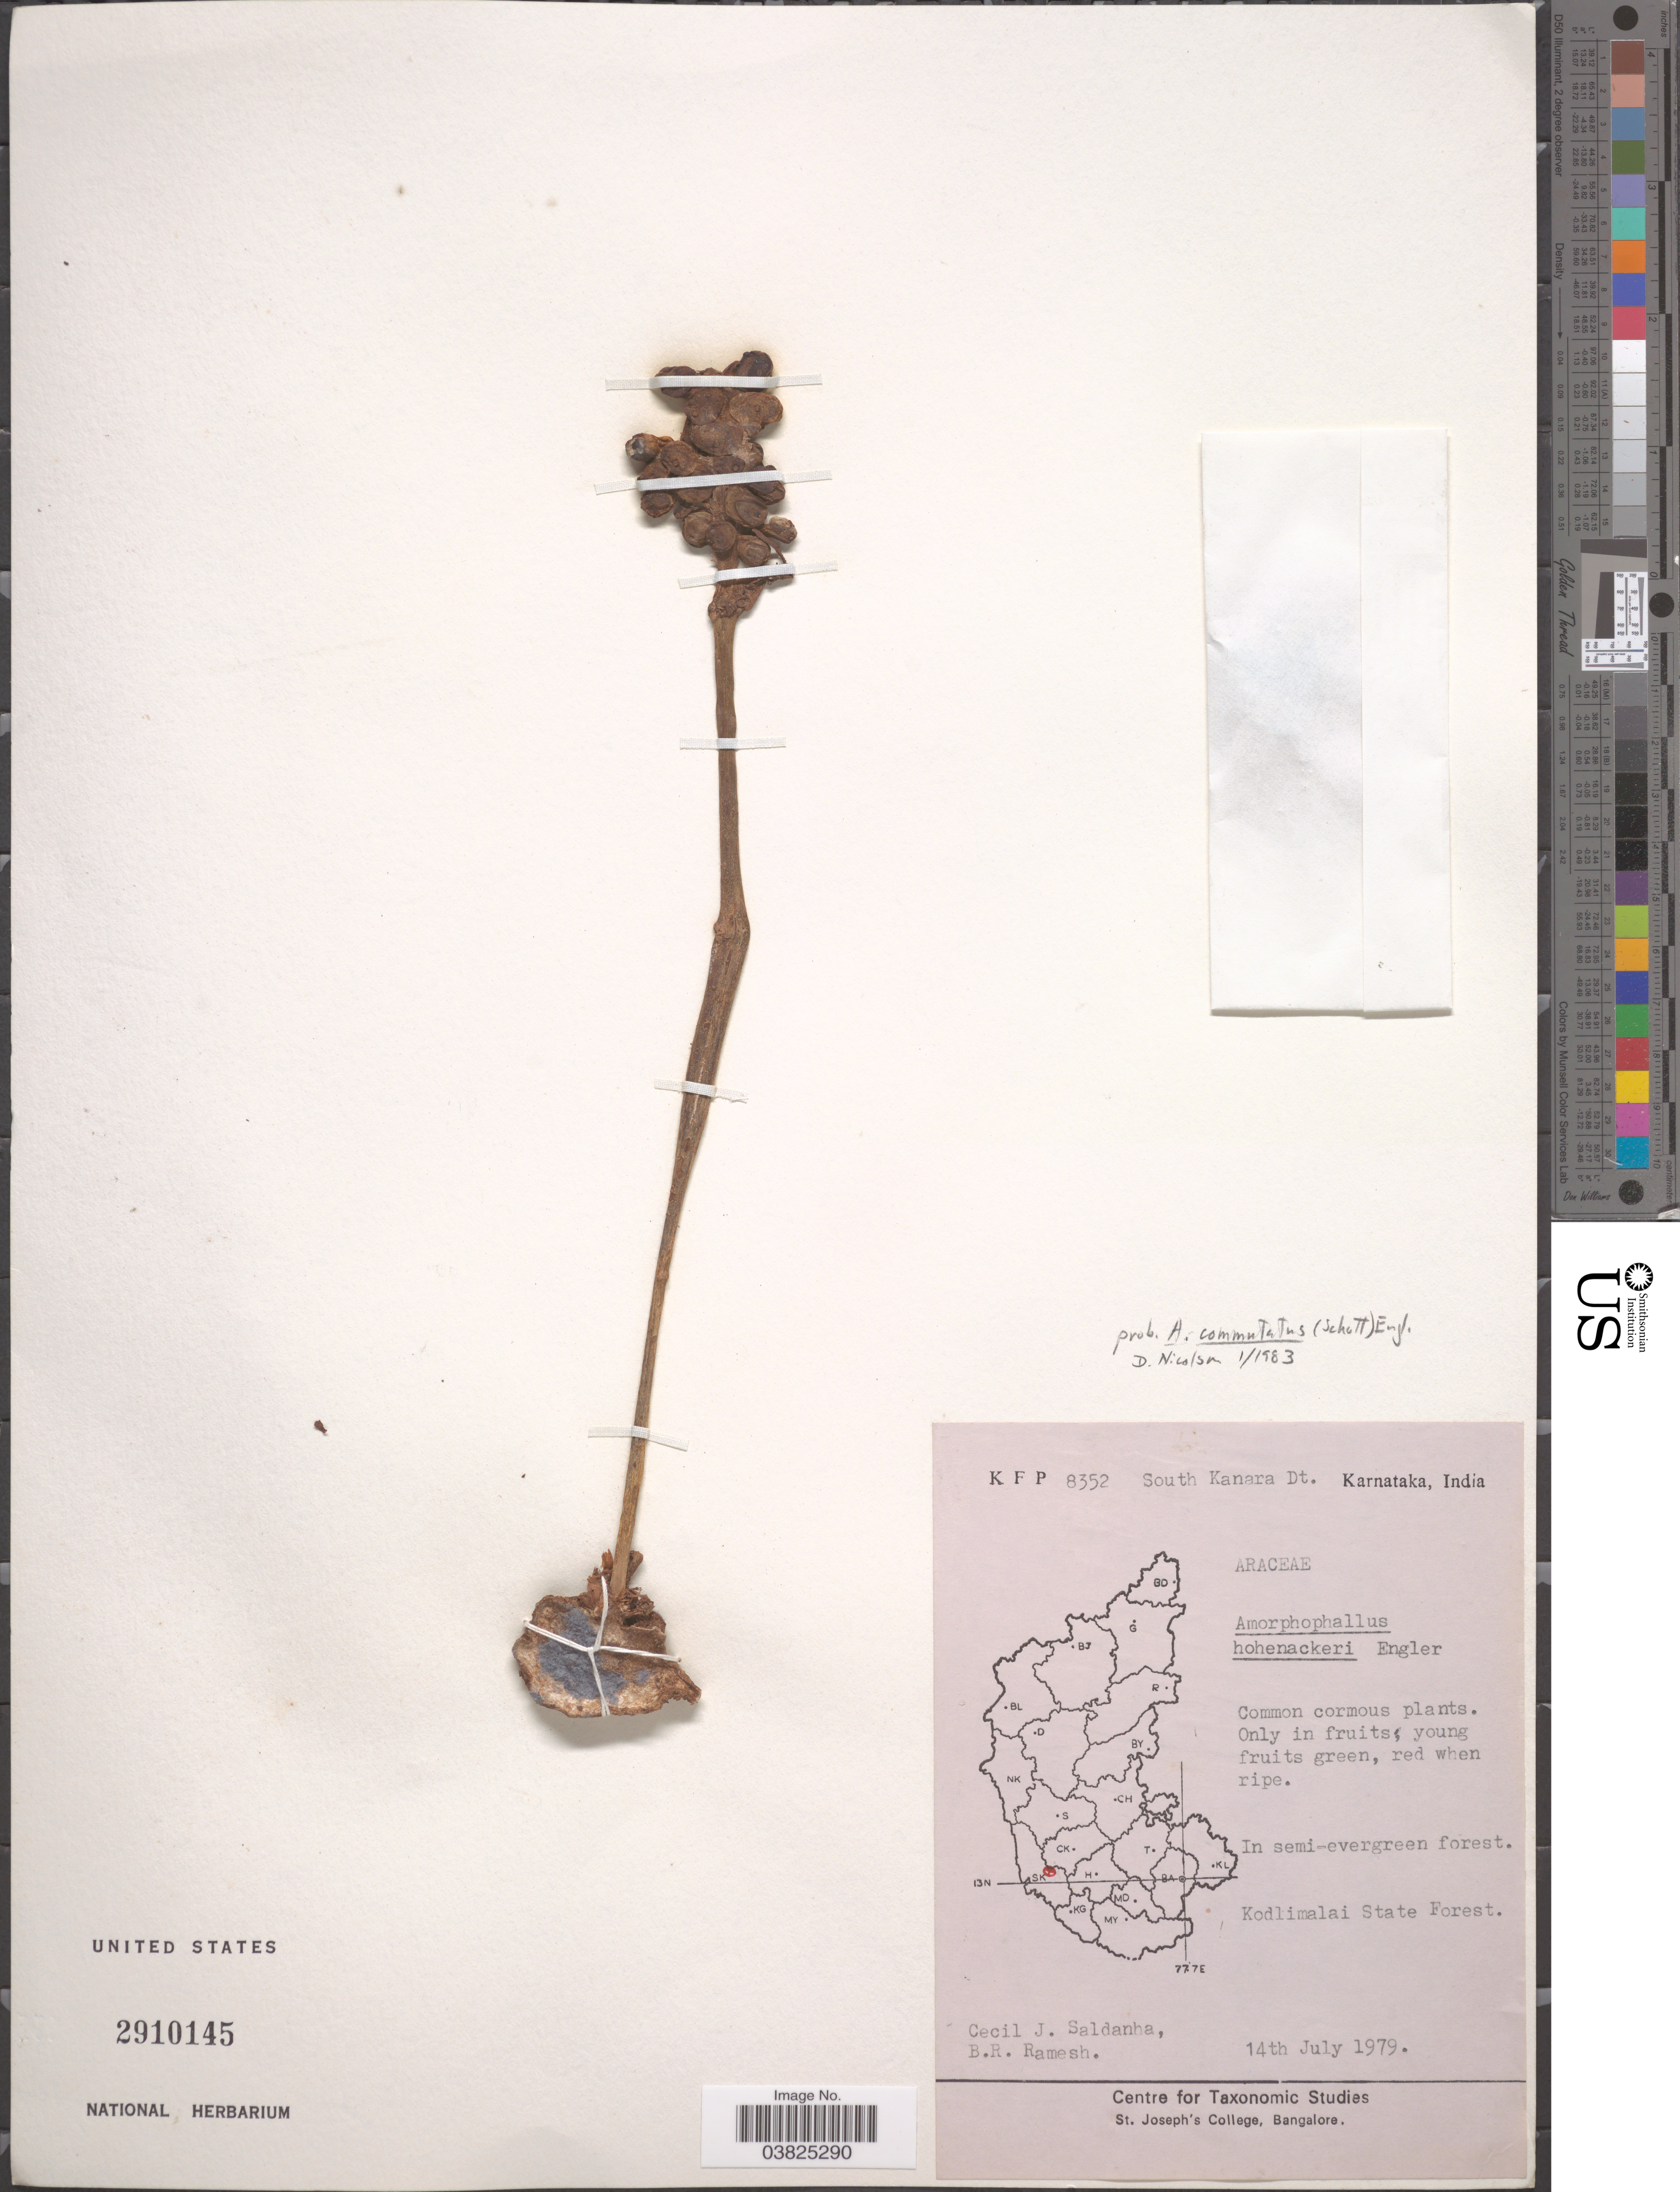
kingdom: Plantae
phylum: Tracheophyta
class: Liliopsida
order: Alismatales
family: Araceae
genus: Amorphophallus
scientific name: Amorphophallus commutatus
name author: (Schott) Engl.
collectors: C. J. Saldanha & B. Ramesh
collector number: KFP 8352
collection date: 1979-07-14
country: India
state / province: Karnataka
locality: South Kanara Dt. Kodlimalai State Forest.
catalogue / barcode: US 2910145